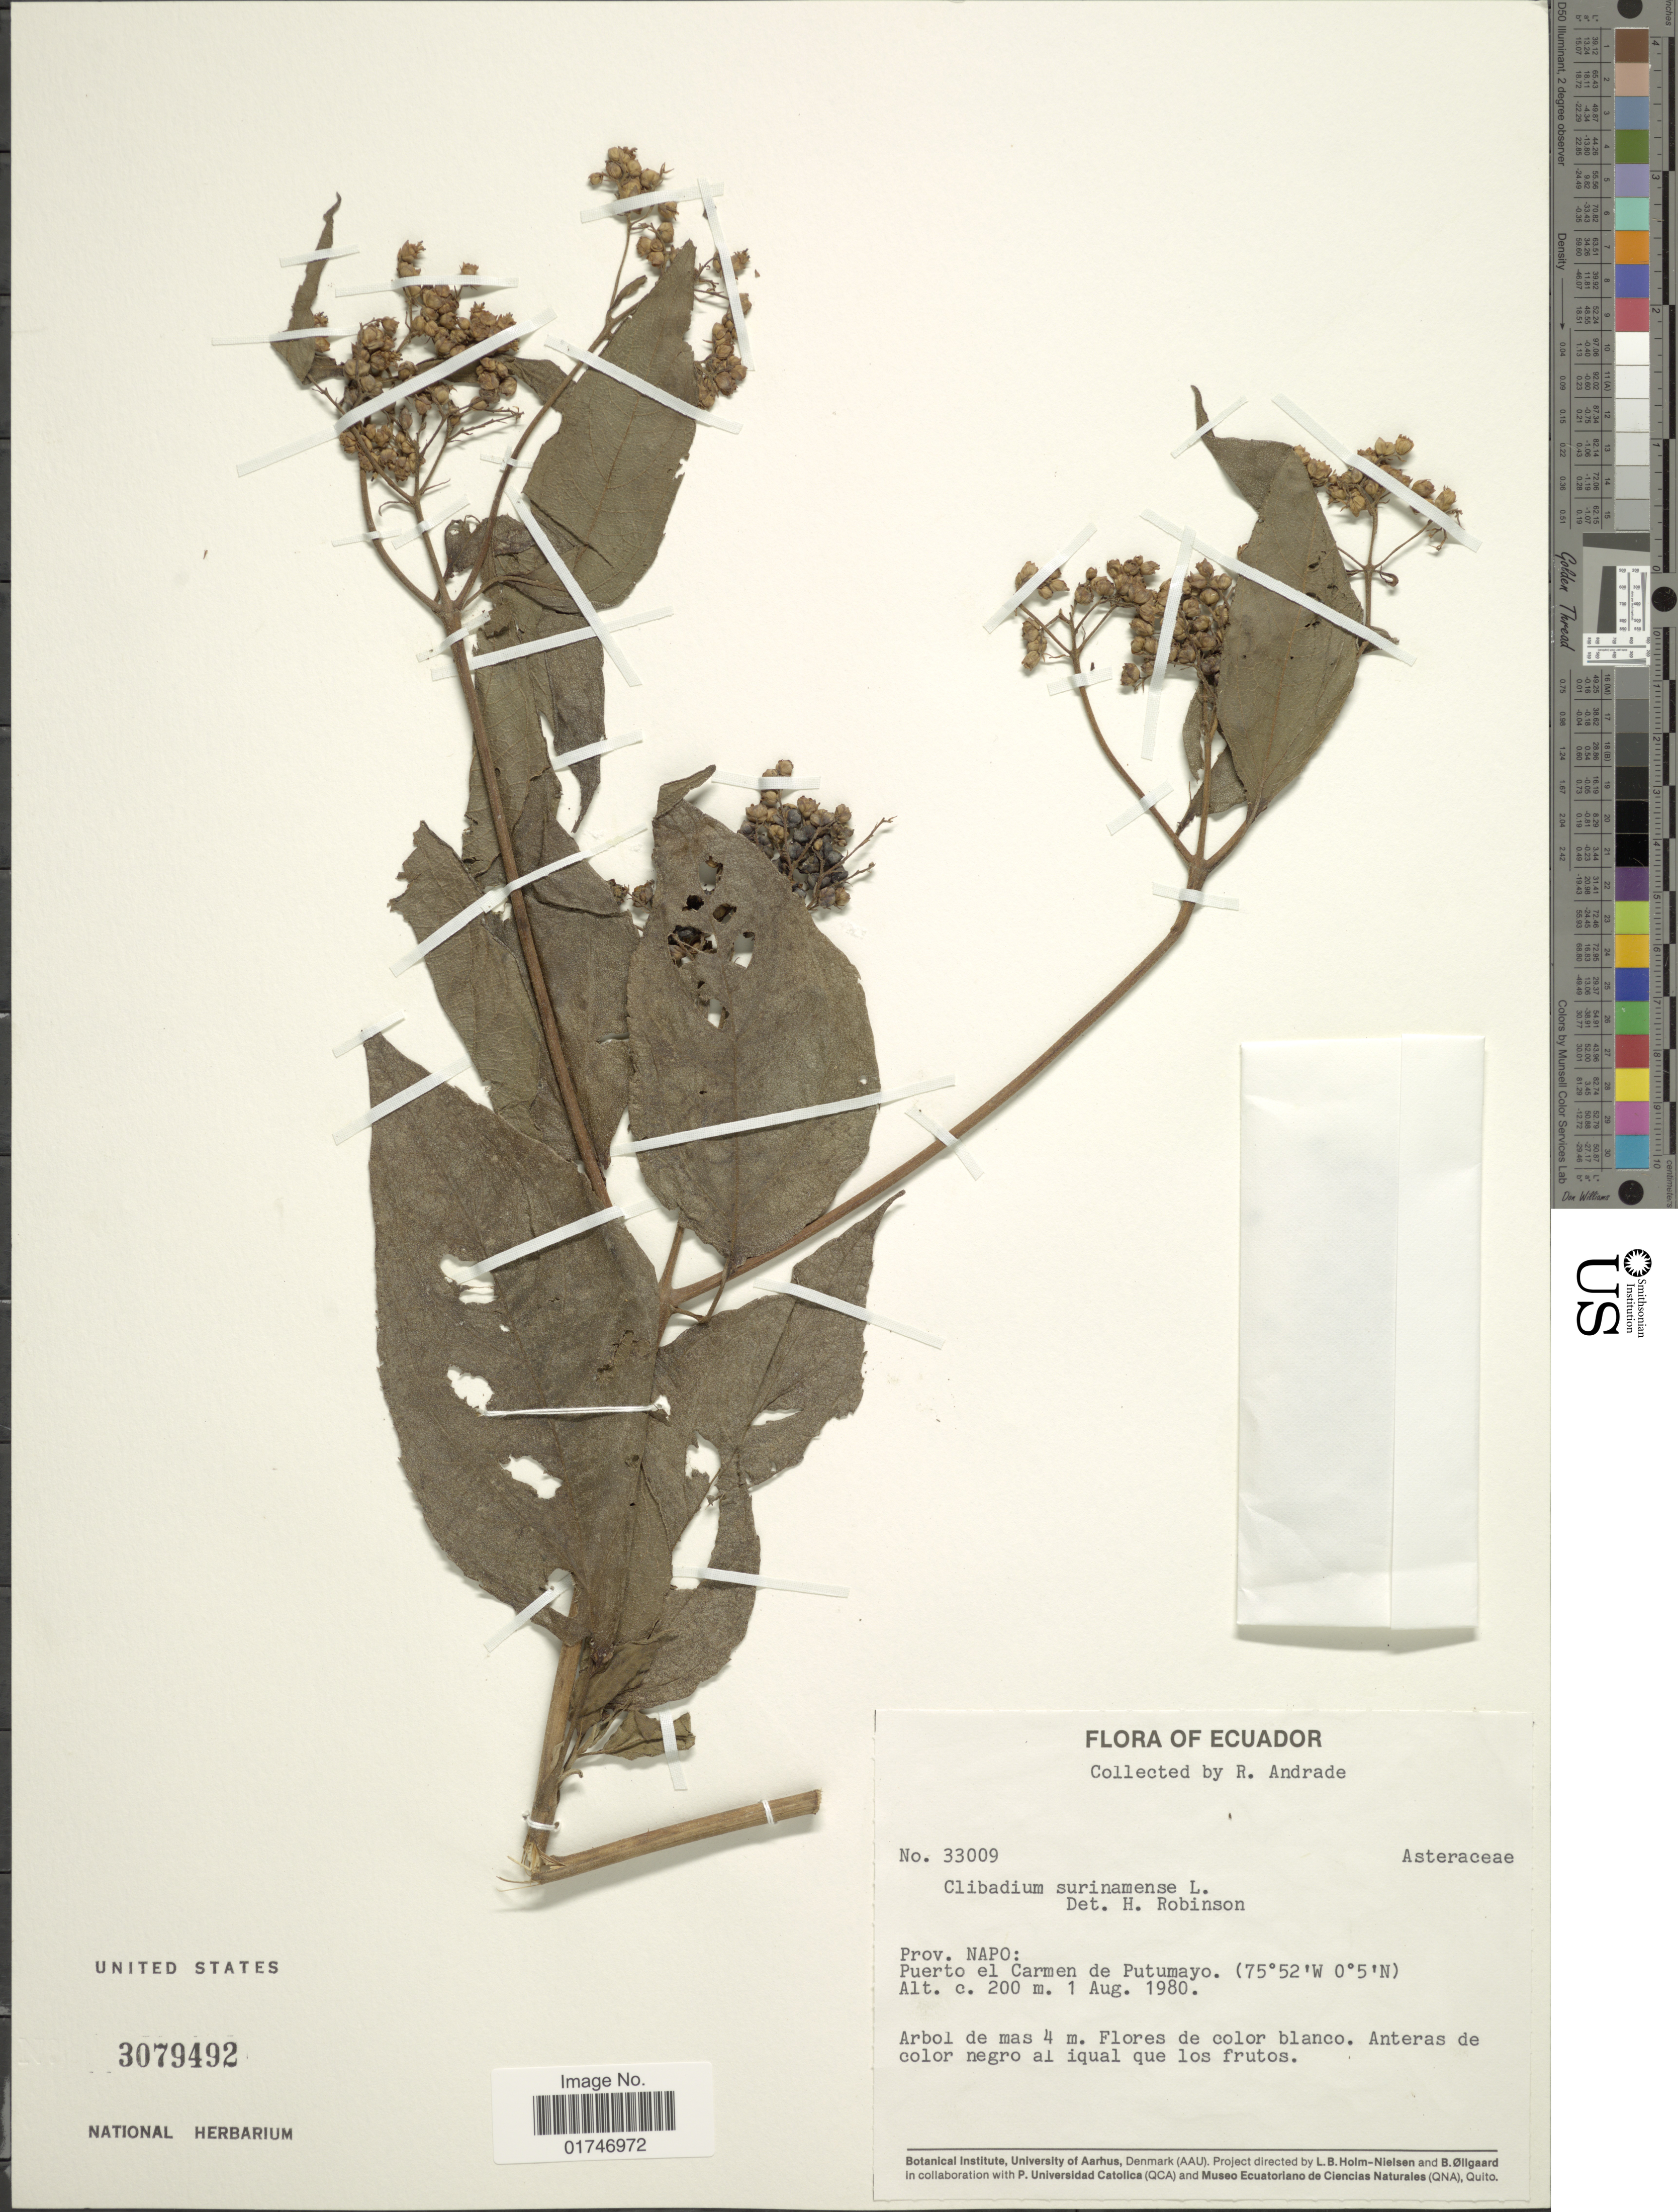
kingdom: Plantae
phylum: Tracheophyta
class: Magnoliopsida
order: Asterales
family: Asteraceae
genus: Clibadium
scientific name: Clibadium surinamense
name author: L.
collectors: R. Andrade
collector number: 33009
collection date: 1980-08-01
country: Ecuador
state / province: Napo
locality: Prov. Napo: Puerto el Carmen de Putumayo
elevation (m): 200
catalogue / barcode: US 3079492